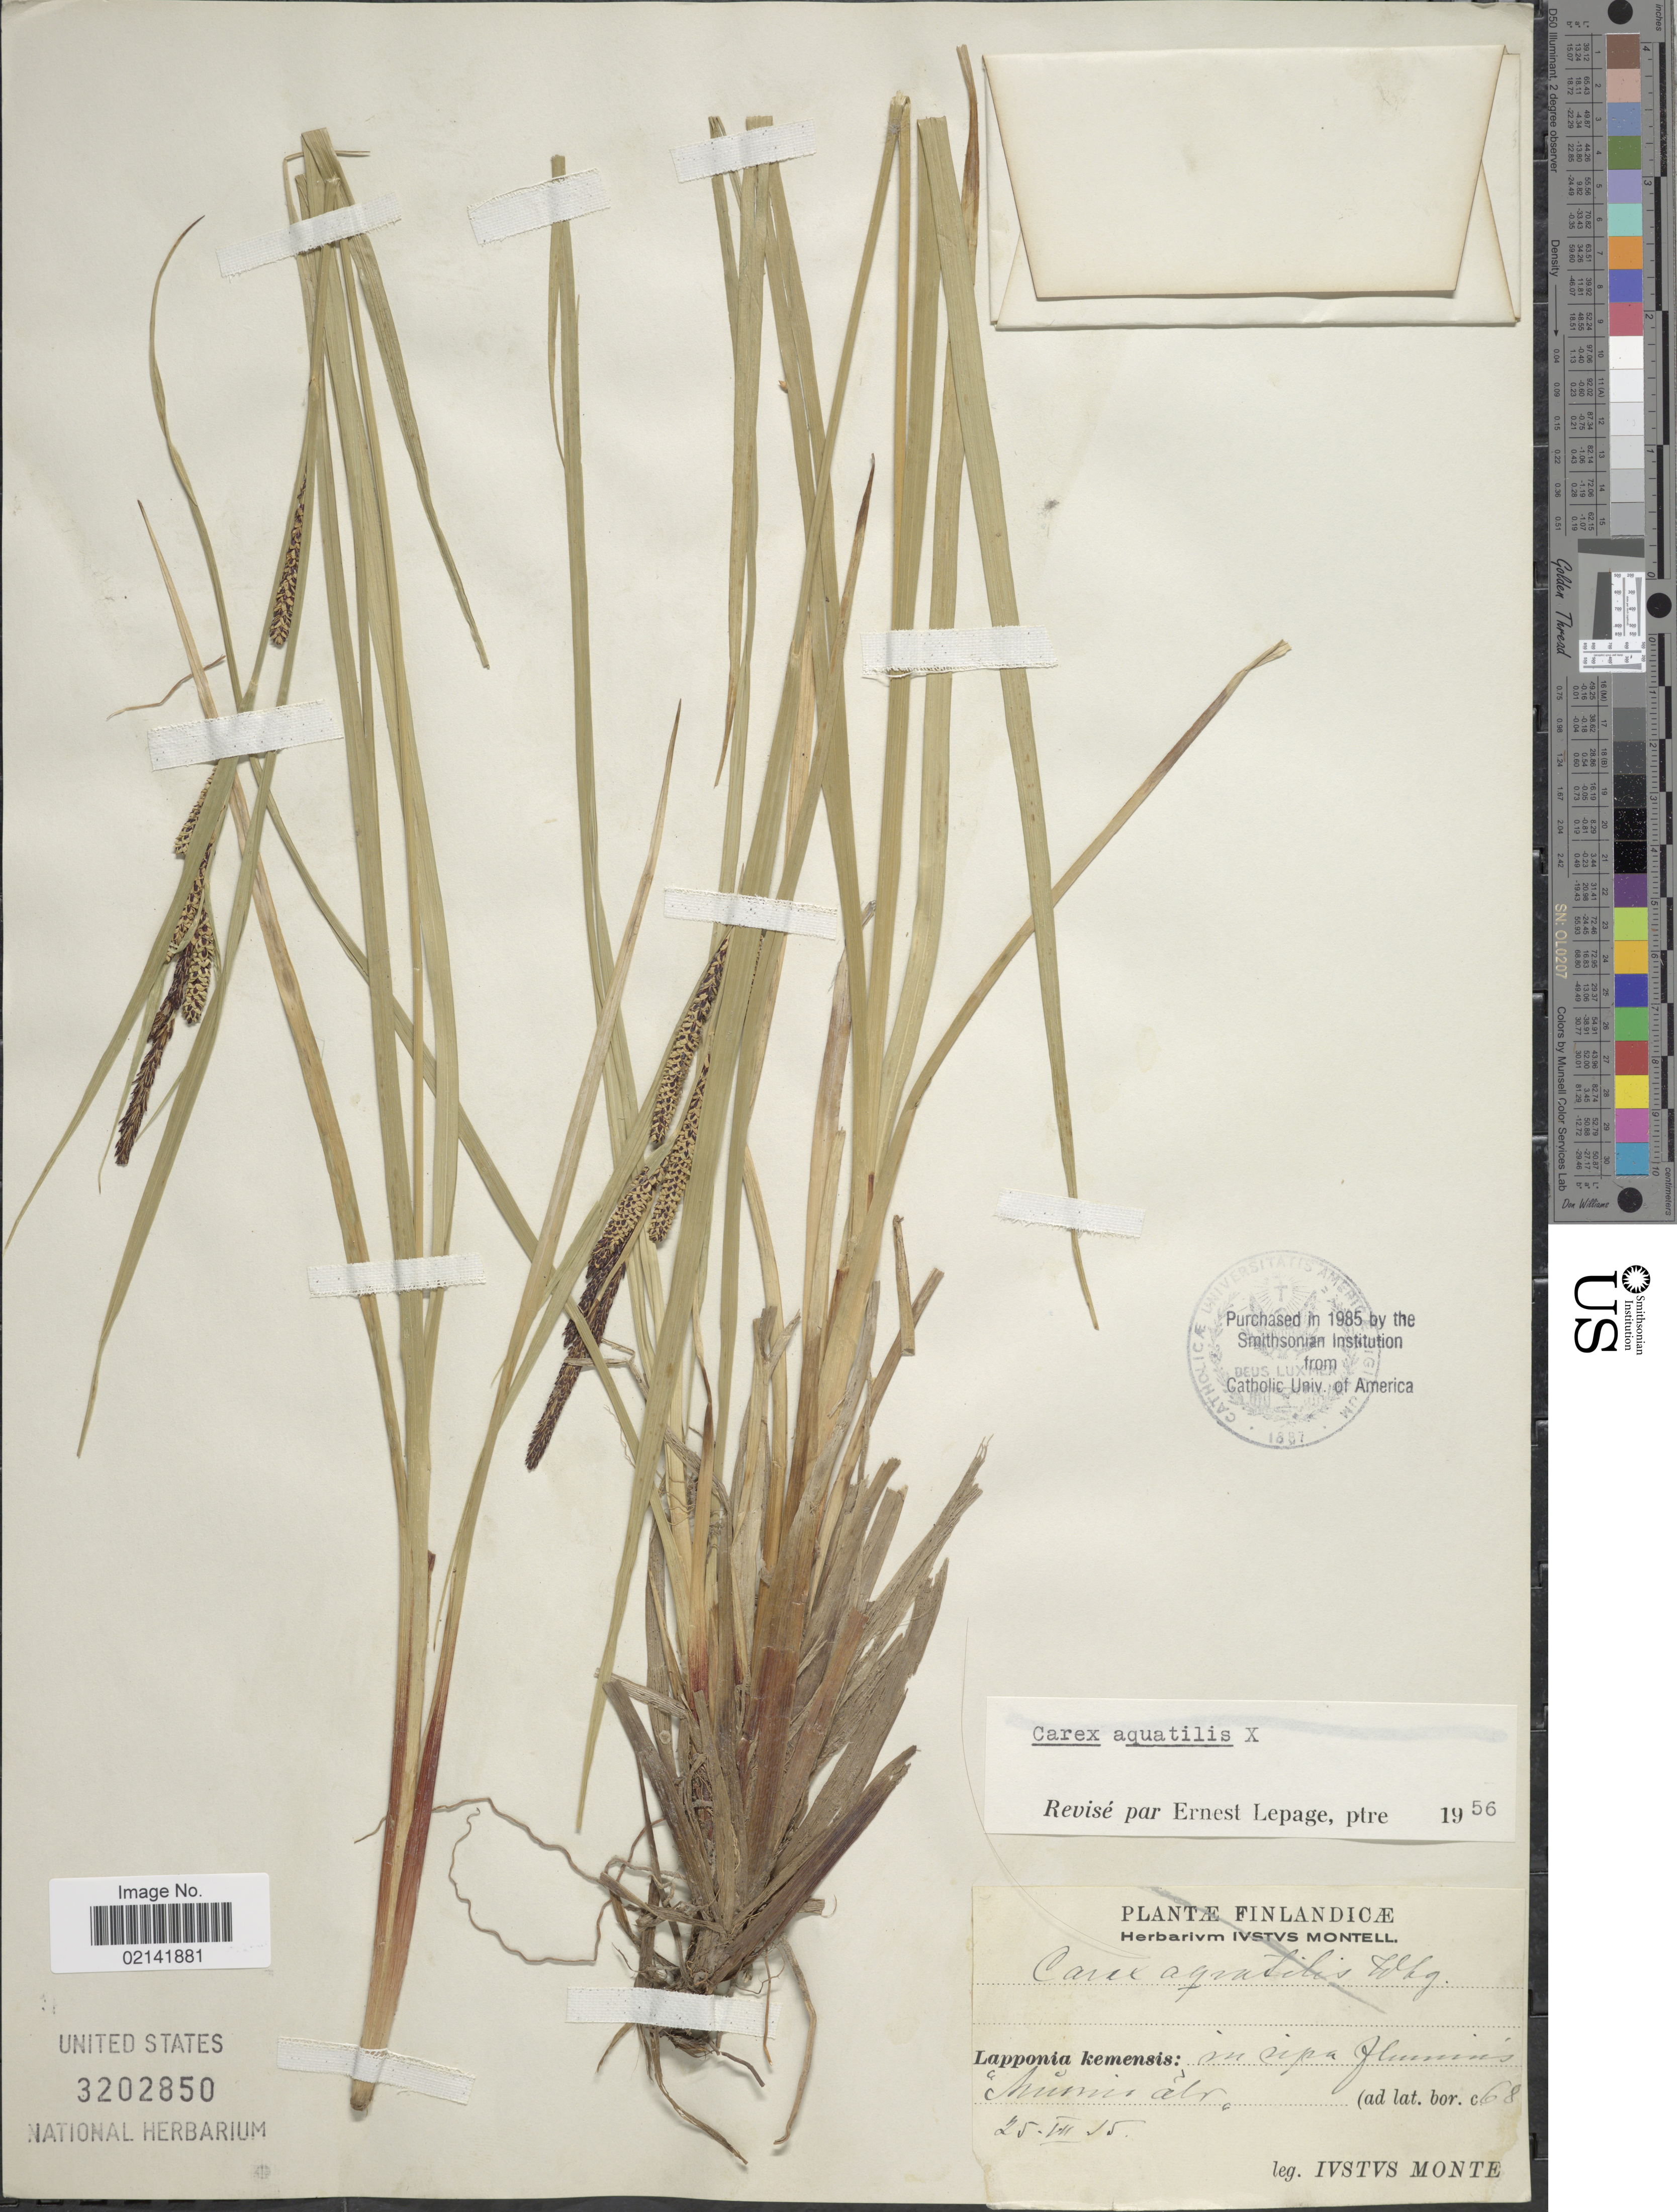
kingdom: Plantae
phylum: Tracheophyta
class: Liliopsida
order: Poales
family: Cyperaceae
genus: Carex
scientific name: Carex aquatilis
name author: Wahlenb.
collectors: I. Montell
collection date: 1915-07-25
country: Finland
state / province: Lappi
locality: Muonio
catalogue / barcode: US 3202850